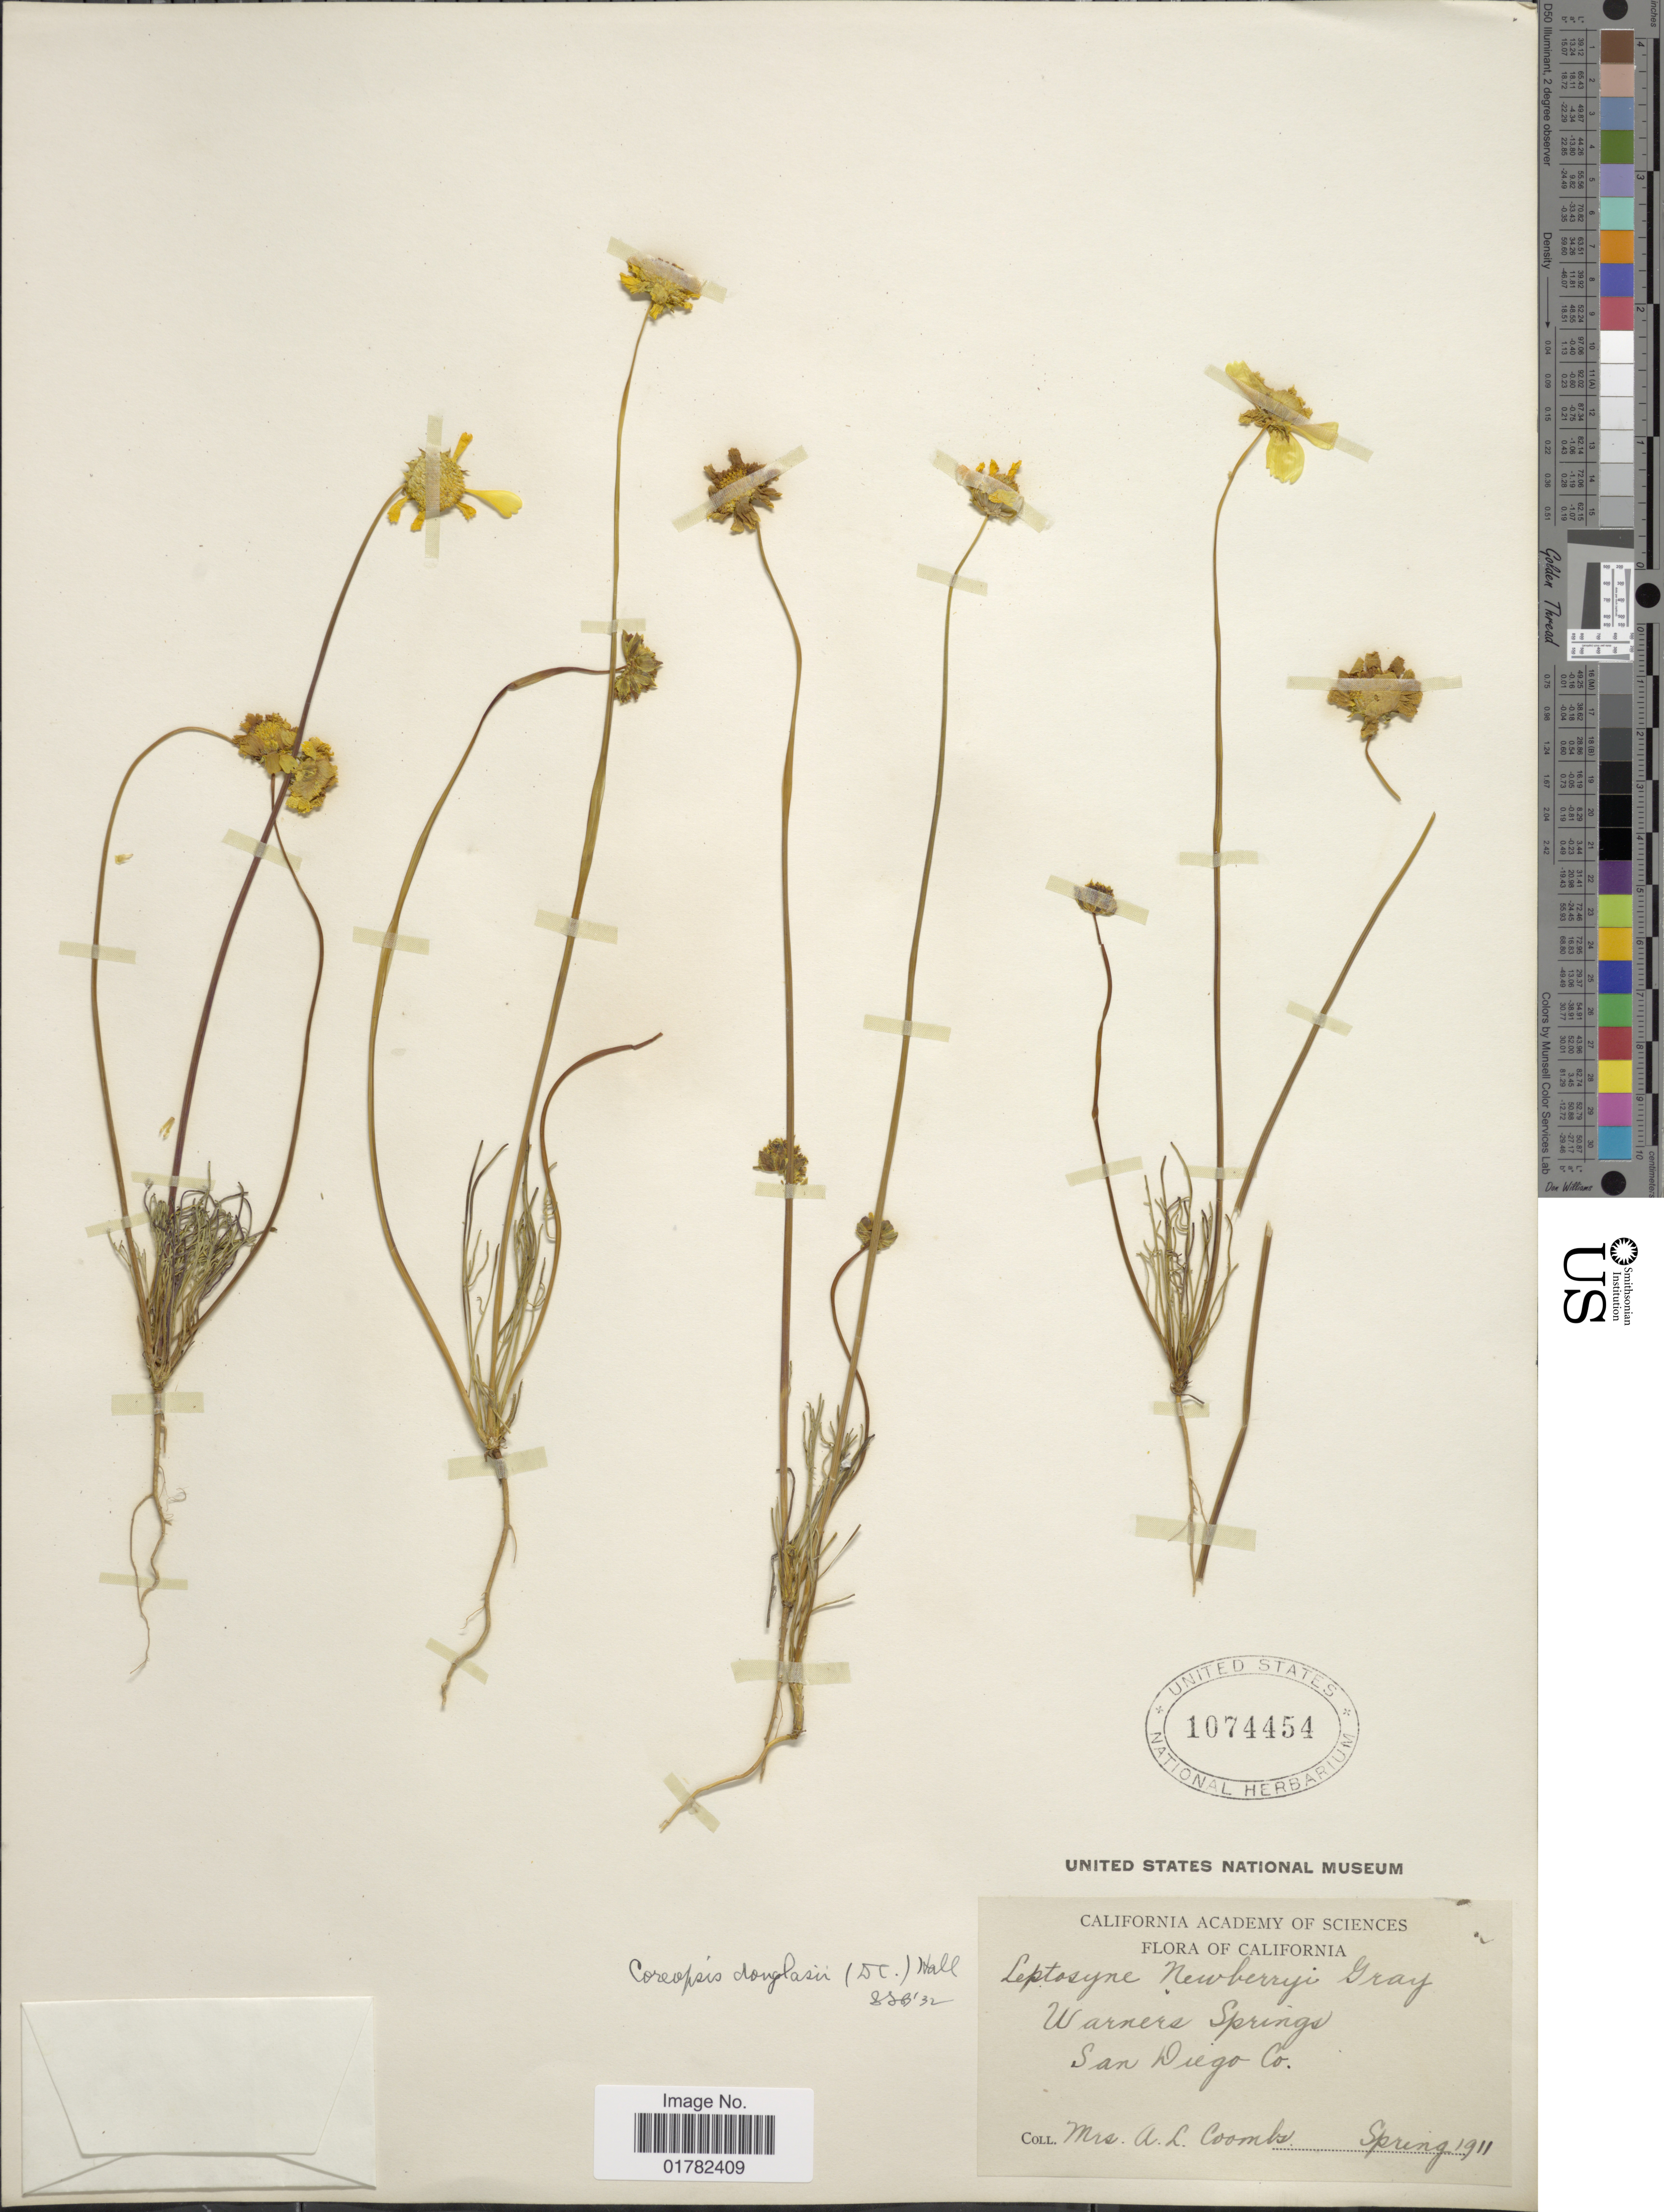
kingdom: Plantae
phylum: Tracheophyta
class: Magnoliopsida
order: Asterales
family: Asteraceae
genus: Coreopsis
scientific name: Coreopsis douglasii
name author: (DC.) H.M. Hall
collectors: A. Coombs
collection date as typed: Spring 1911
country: United States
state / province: California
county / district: San Diego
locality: Warners Springs, San Diego Co.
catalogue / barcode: US 1074454